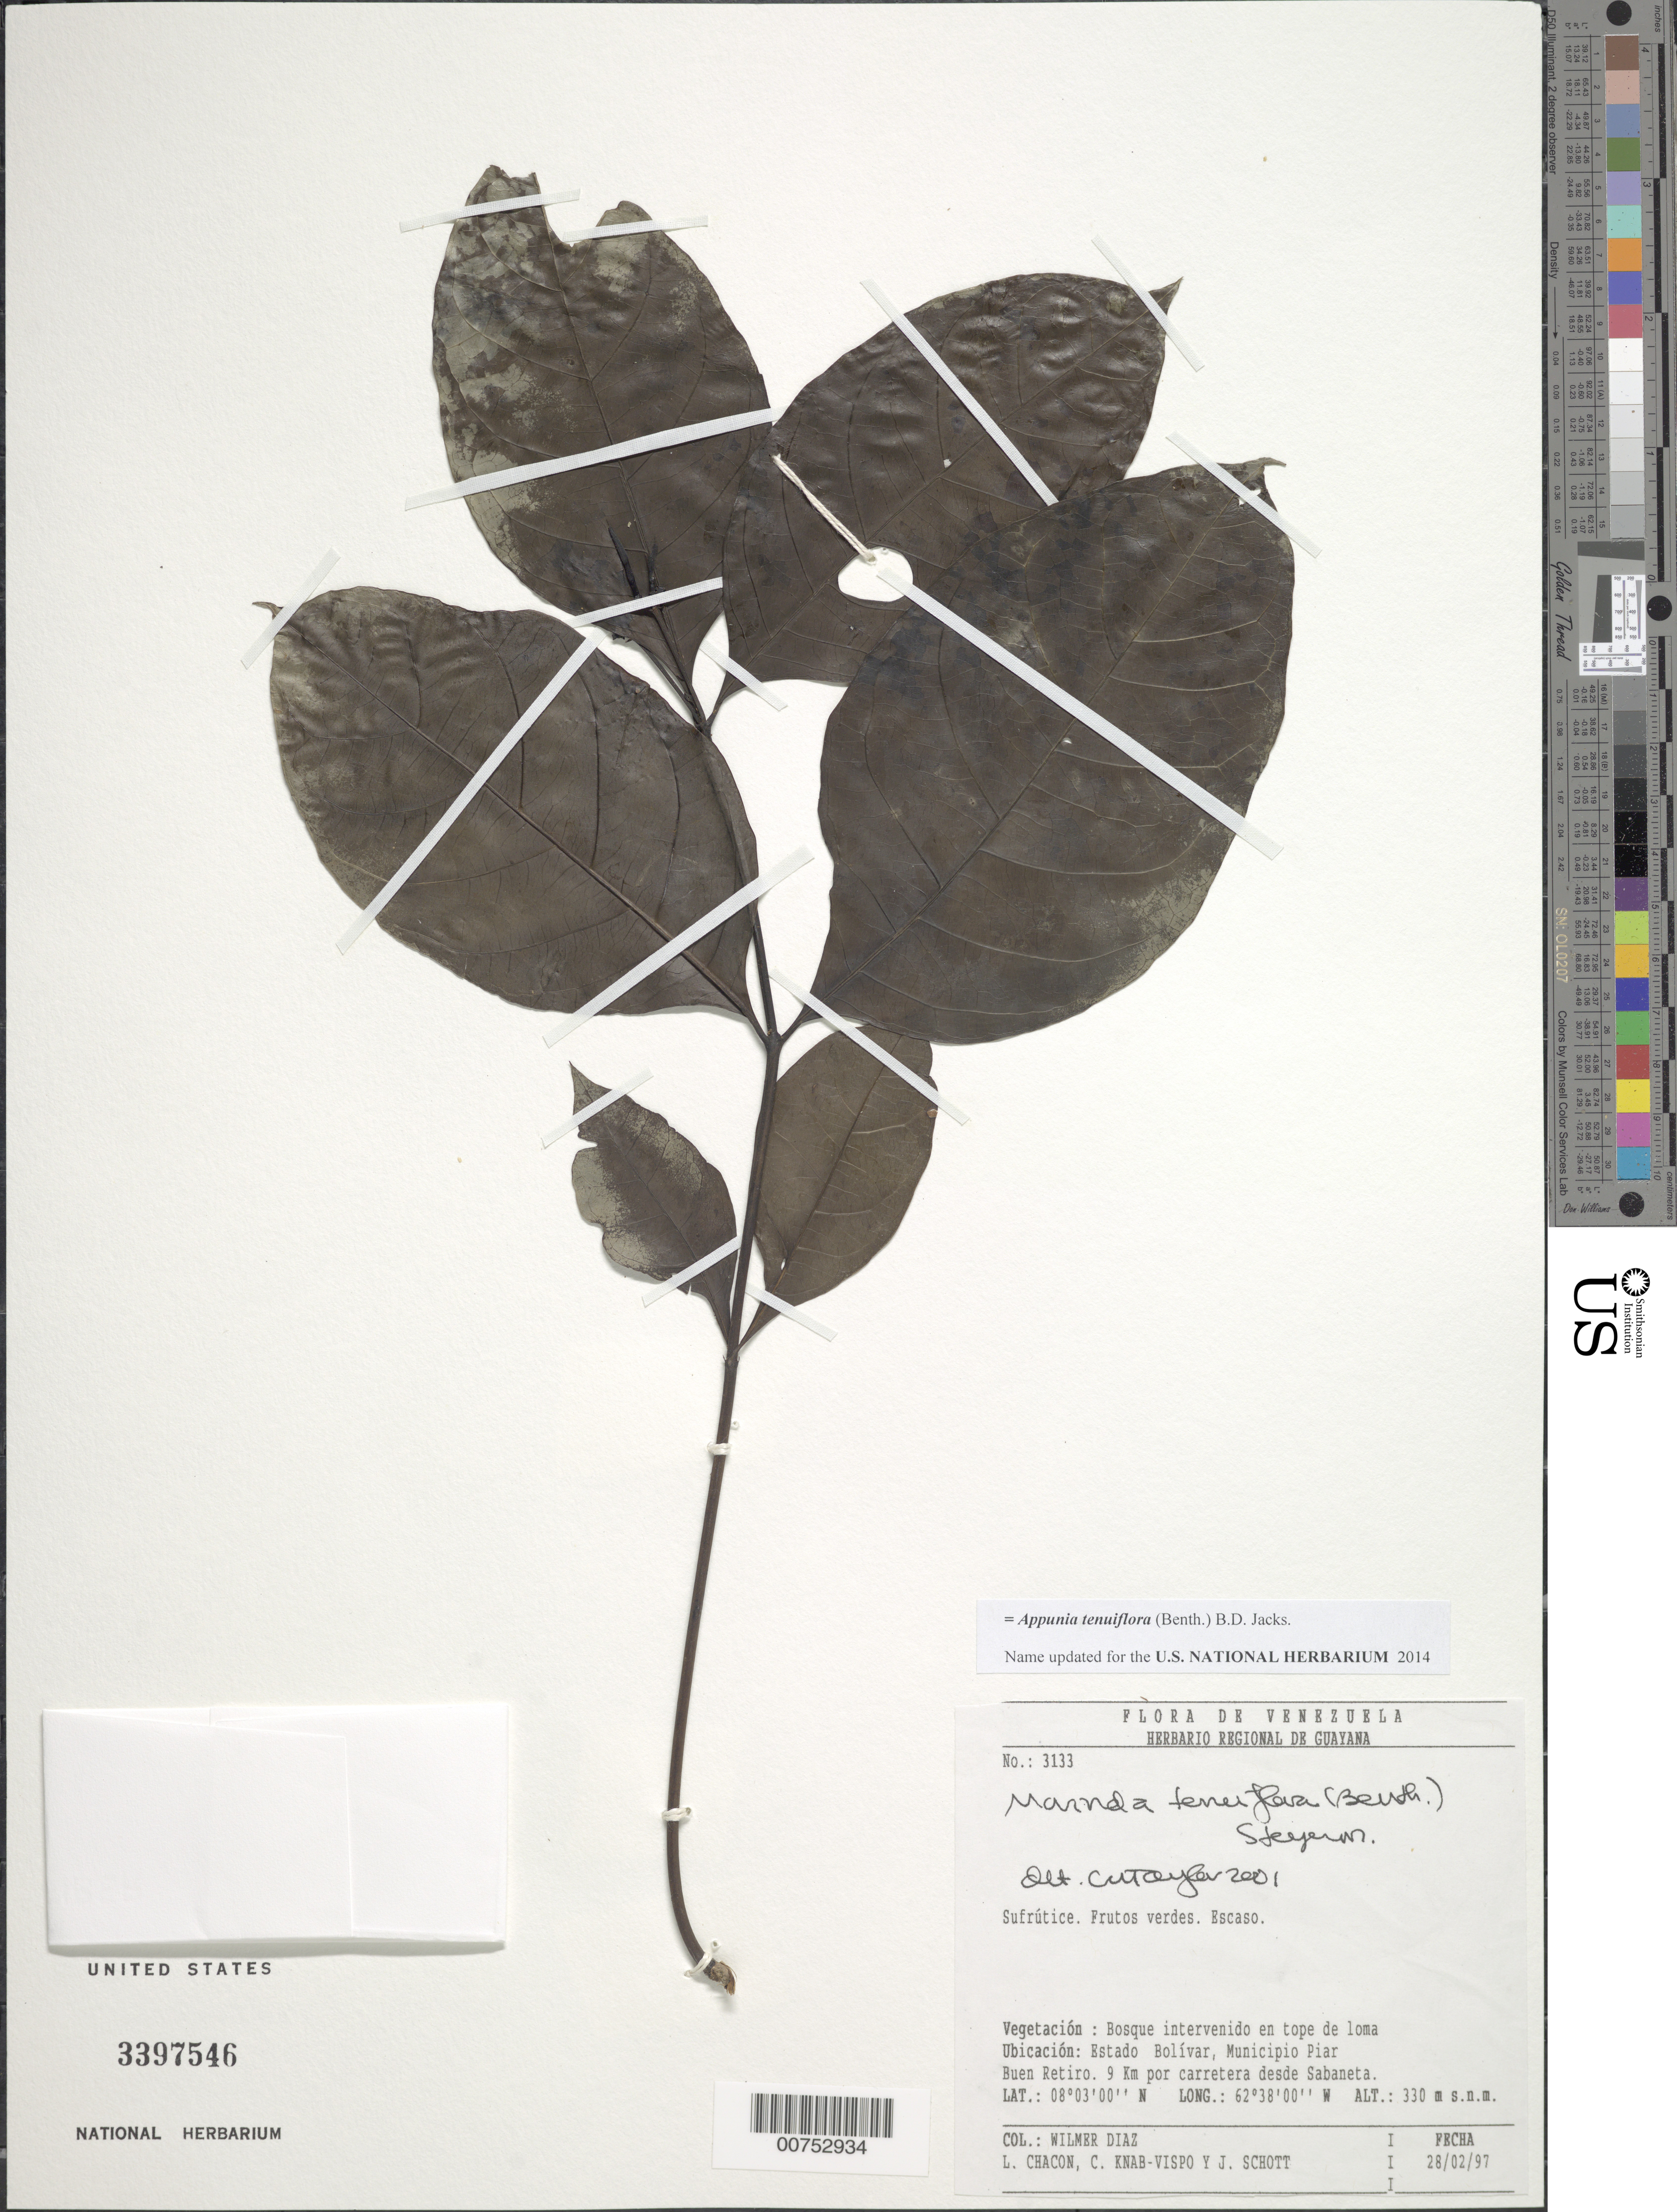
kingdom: Plantae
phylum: Tracheophyta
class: Magnoliopsida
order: Gentianales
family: Rubiaceae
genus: Appunia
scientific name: Appunia tenuiflora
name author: (Benth.) Hook. f. ex B.D. Jacks.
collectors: W. Díaz P., L. Chacon, C. Knab-Vispo & J. Schott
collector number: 3133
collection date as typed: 28-Feb-97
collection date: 1997-02-28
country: Venezuela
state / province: Bolívar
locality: Mun. Piar, Buen Retiro, 9 km por carretera desde Sabaneta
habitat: Bosque intervenido en tope de loma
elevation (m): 330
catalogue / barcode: US 3397546